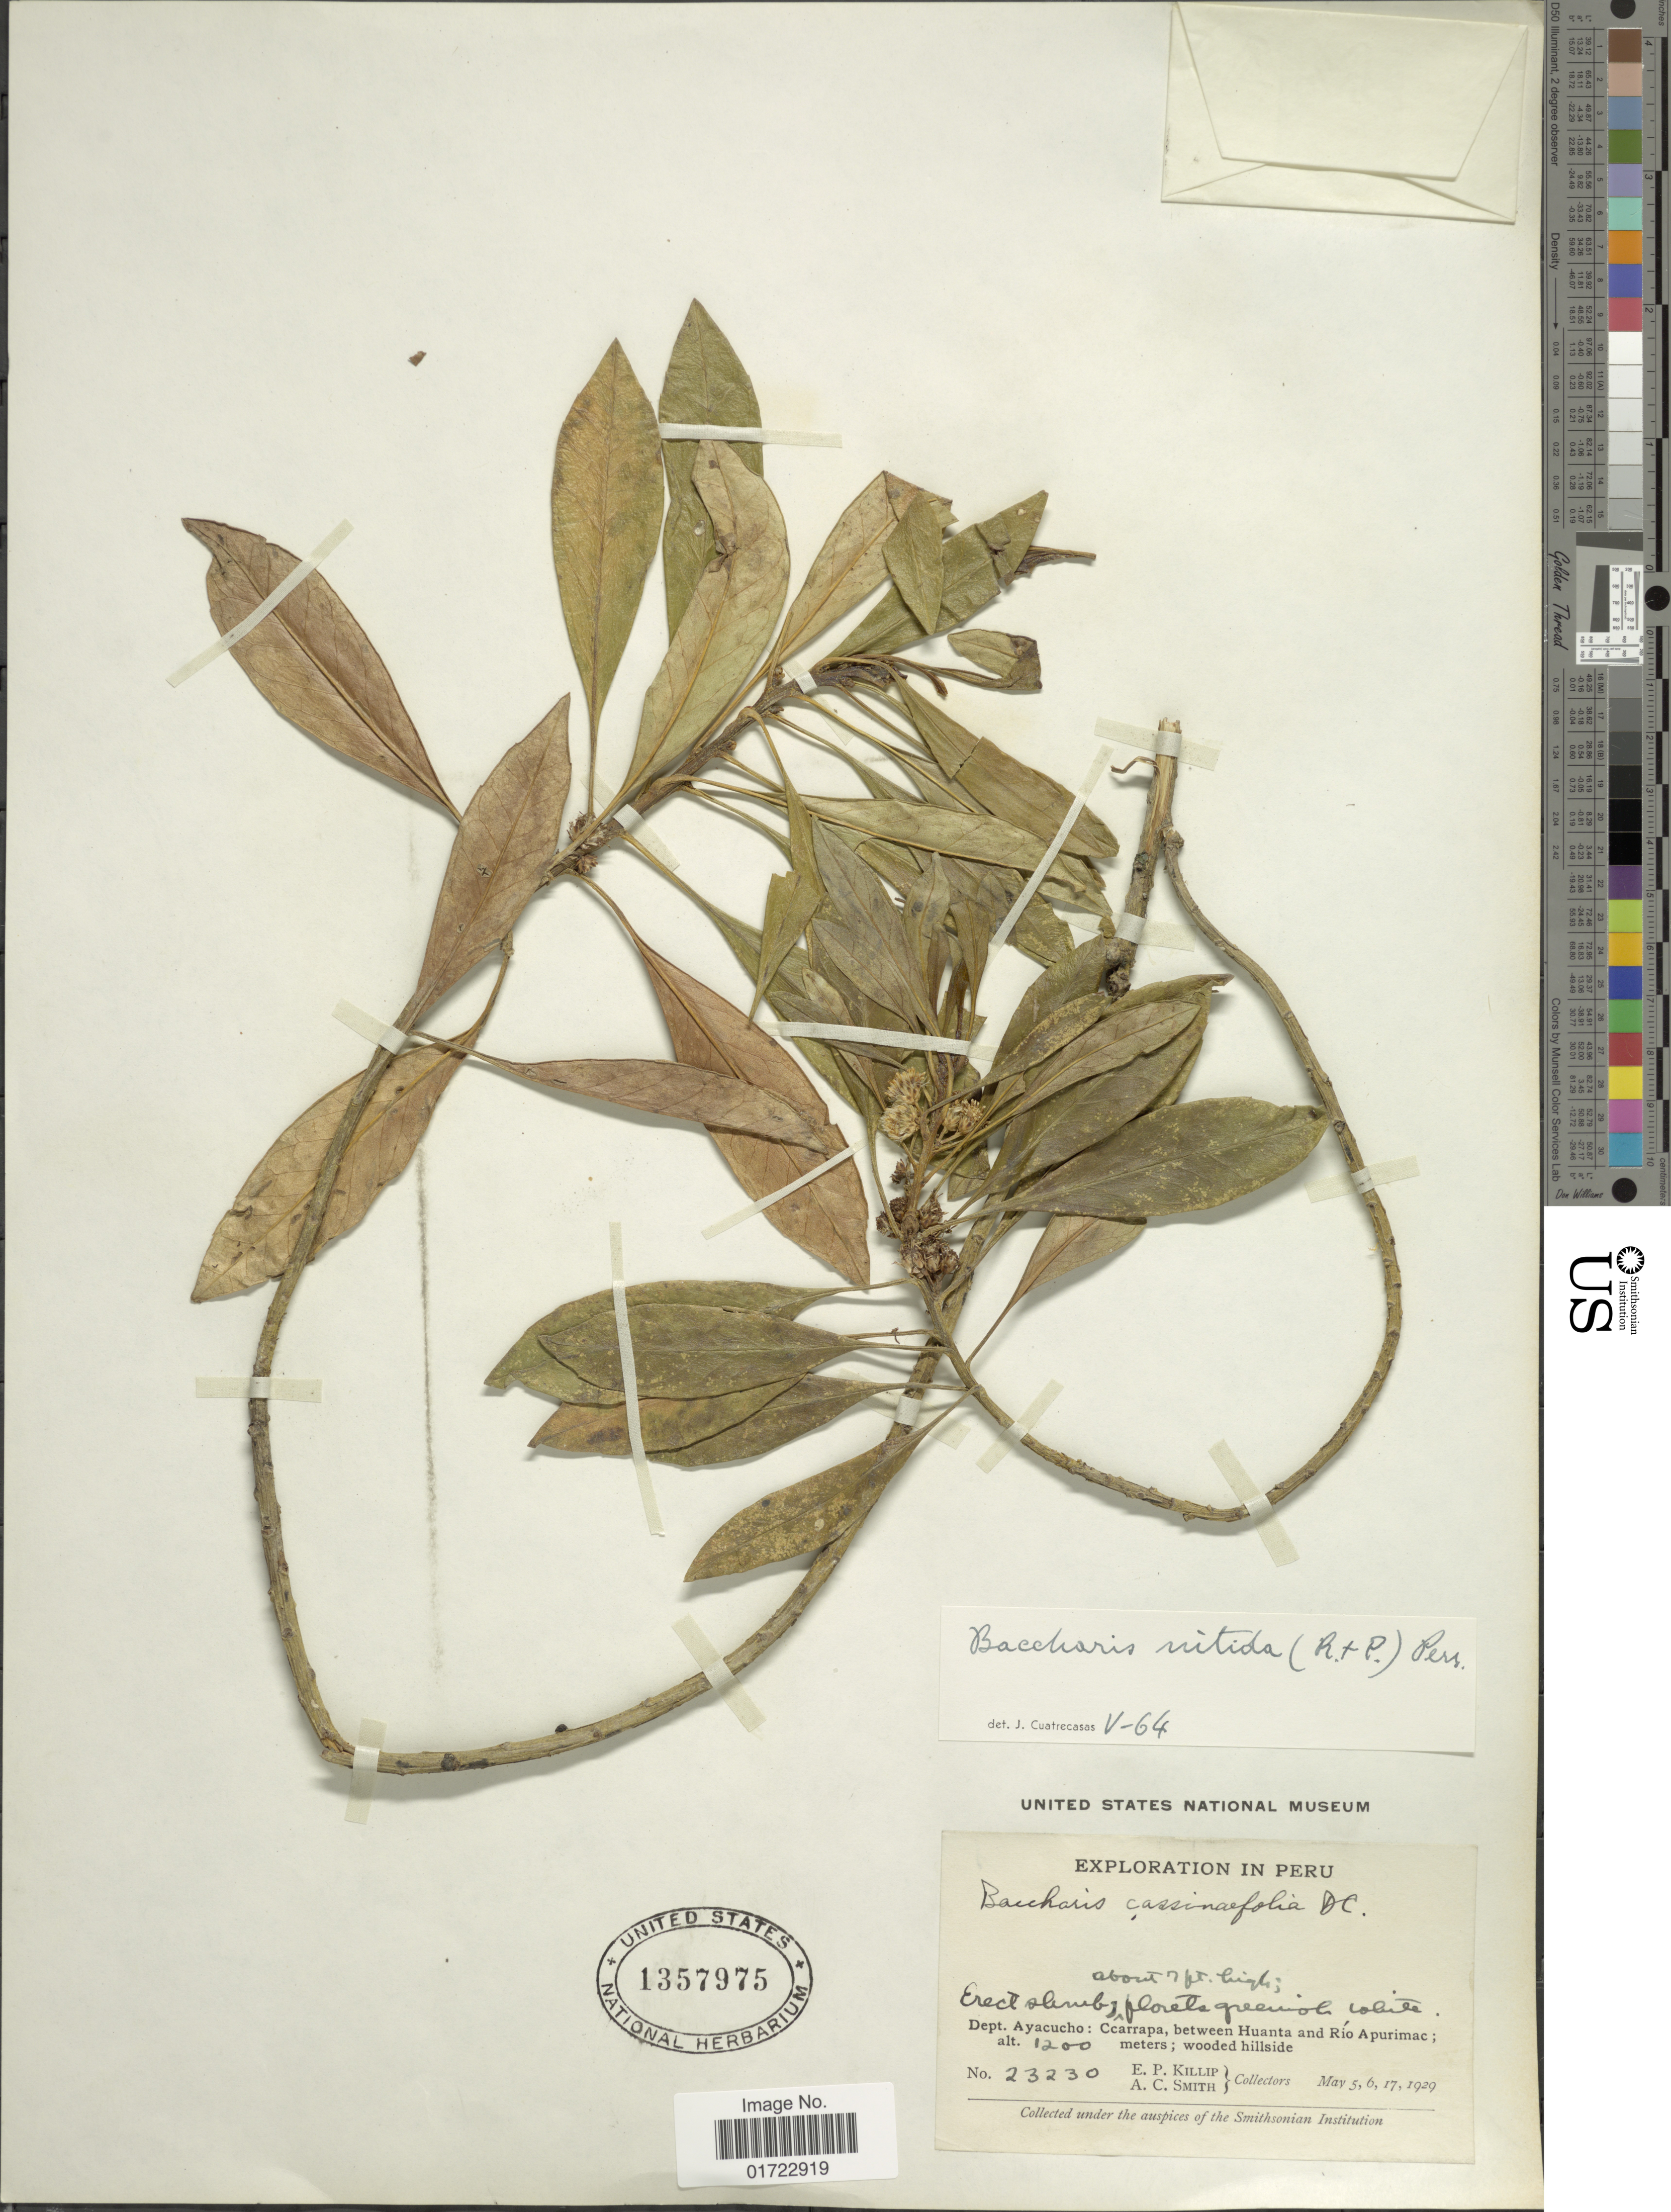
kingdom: Plantae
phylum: Tracheophyta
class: Magnoliopsida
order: Asterales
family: Asteraceae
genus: Baccharis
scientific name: Baccharis nitida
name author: (Ruiz & Pav.) Pers.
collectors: E. P. Killip & A. C. Smith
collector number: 23230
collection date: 1929-05-05/1929-05-17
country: Peru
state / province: Ayacucho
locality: Ccarrapa, between Huanta and Río Apurimac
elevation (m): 1200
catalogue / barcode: US 1357975